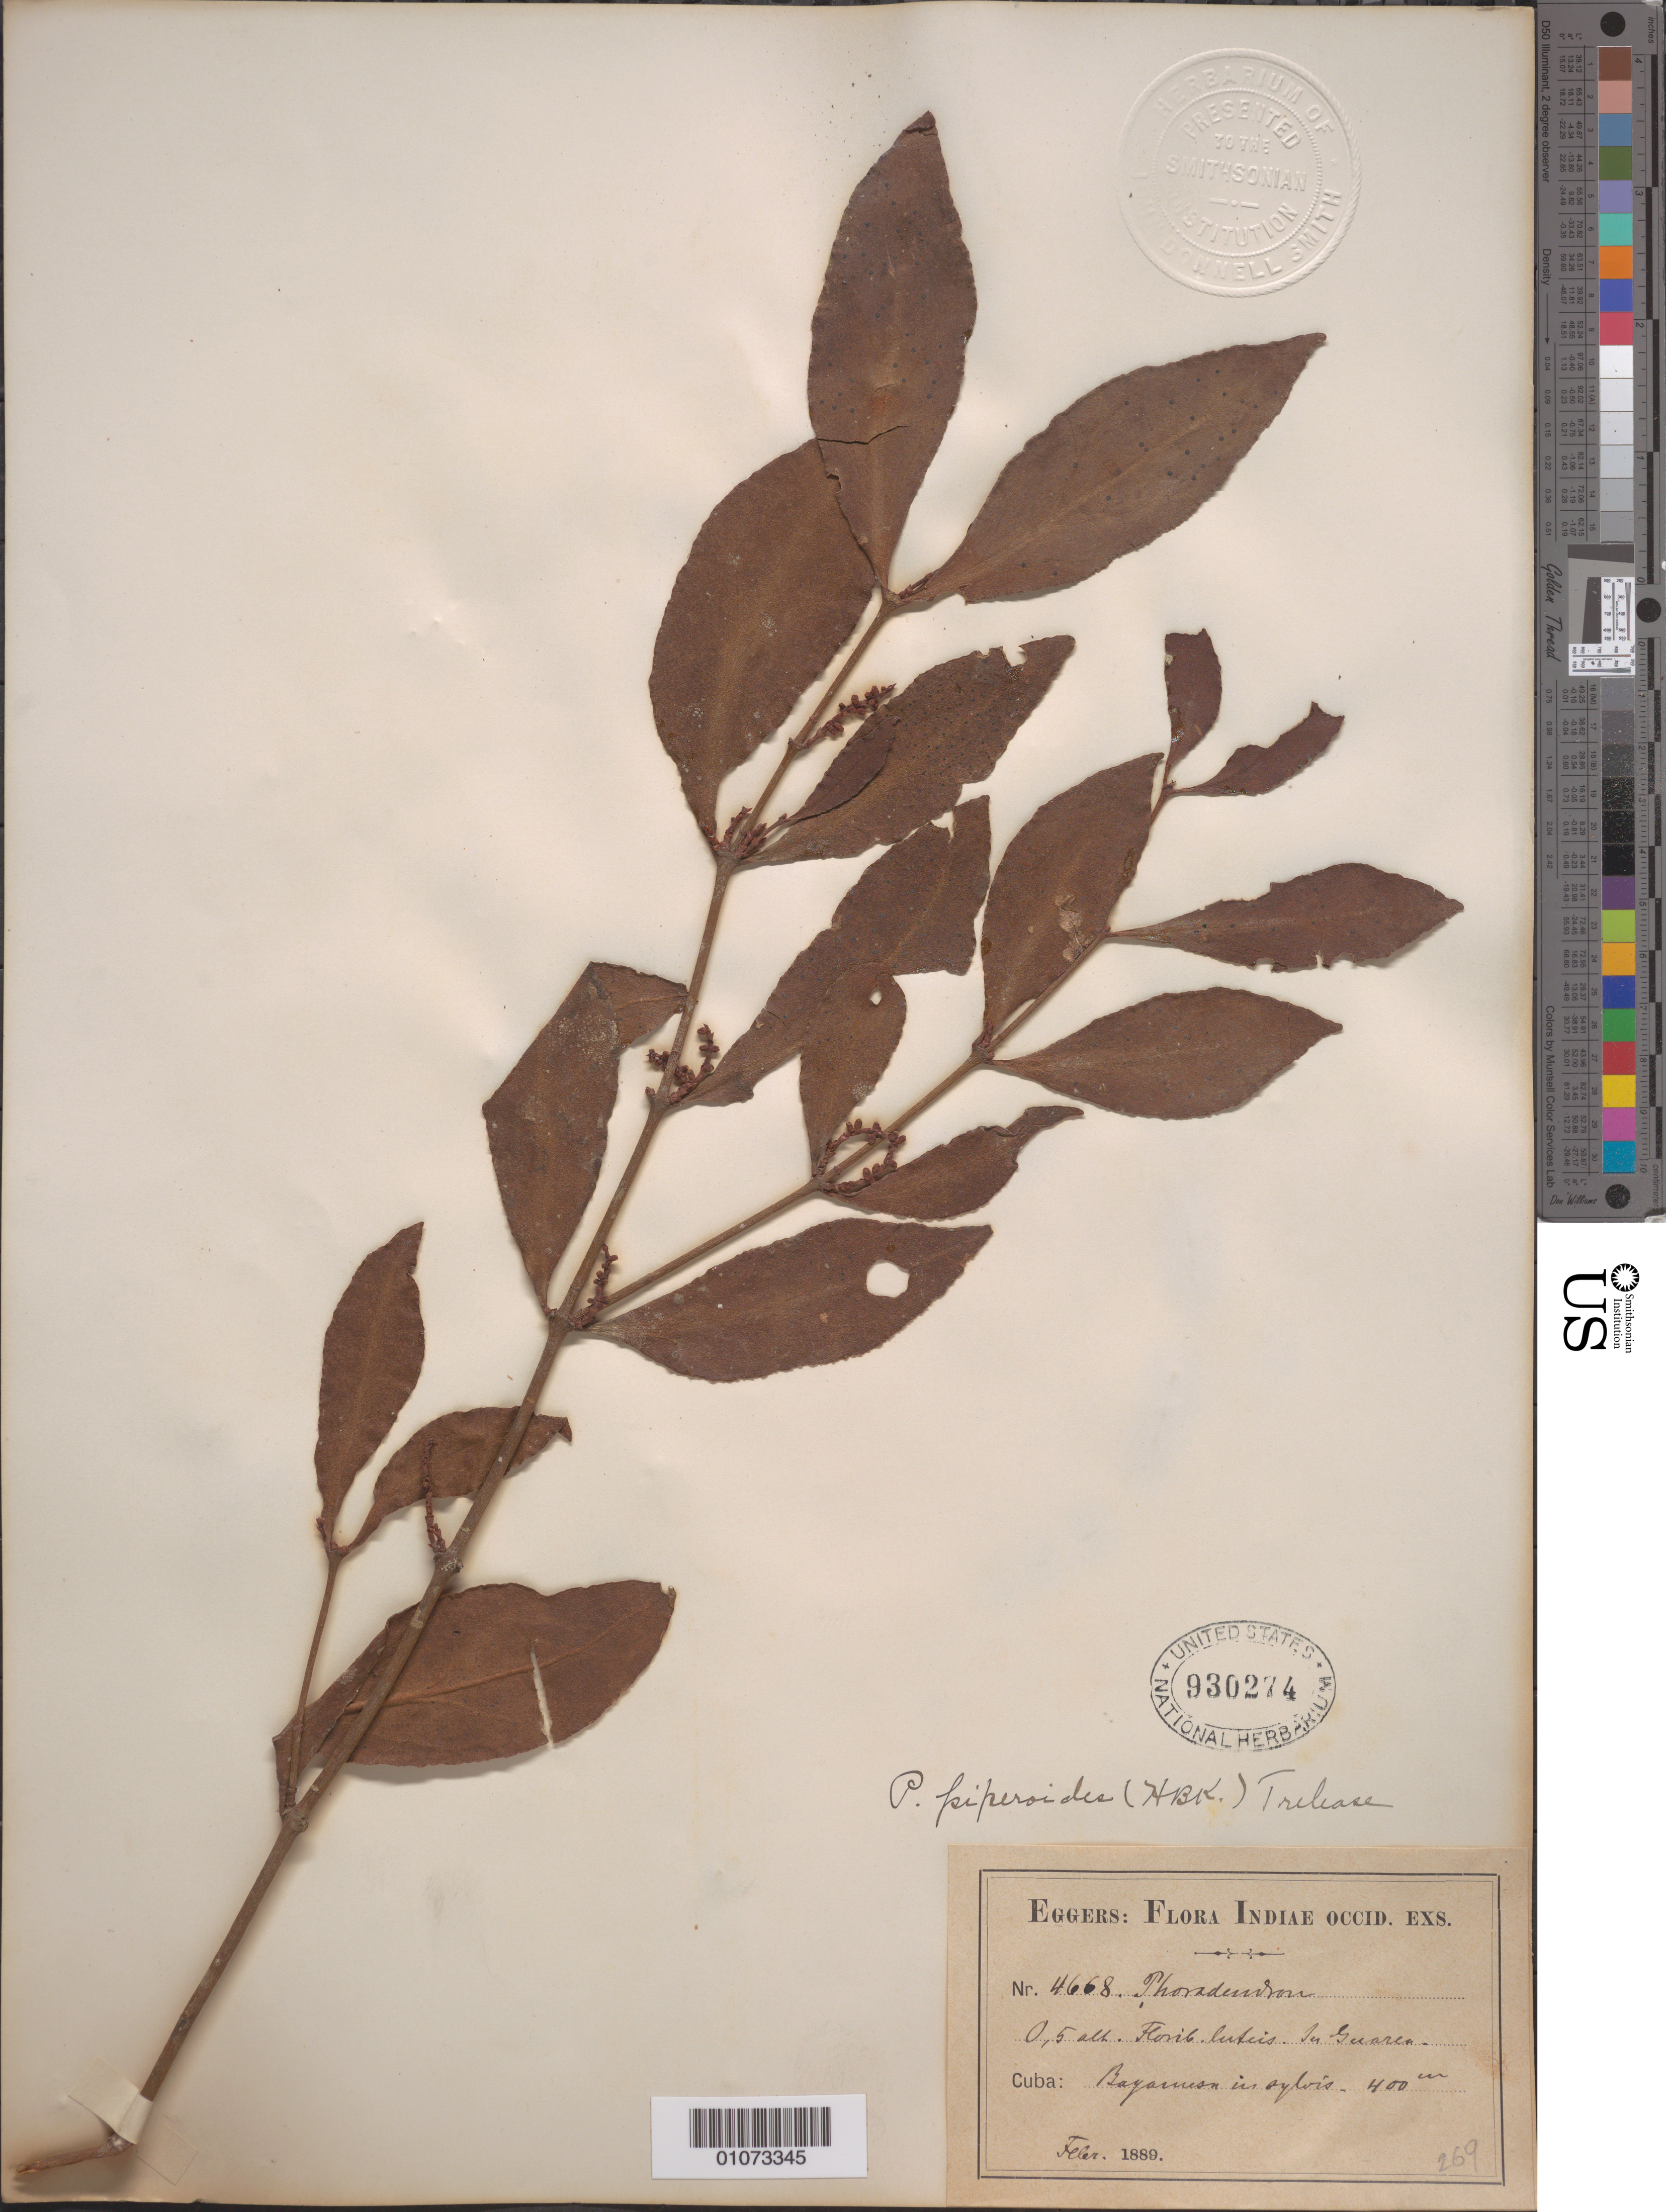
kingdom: Plantae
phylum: Tracheophyta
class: Magnoliopsida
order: Santalales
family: Viscaceae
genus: Phoradendron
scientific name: Phoradendron piperoides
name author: (Kunth) Trel.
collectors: H. F. A. von Eggers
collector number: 269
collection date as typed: Feb 1889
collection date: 1889-02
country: Cuba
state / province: Oriente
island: Cuba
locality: Bayamesa in sylvis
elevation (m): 400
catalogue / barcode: US 930274